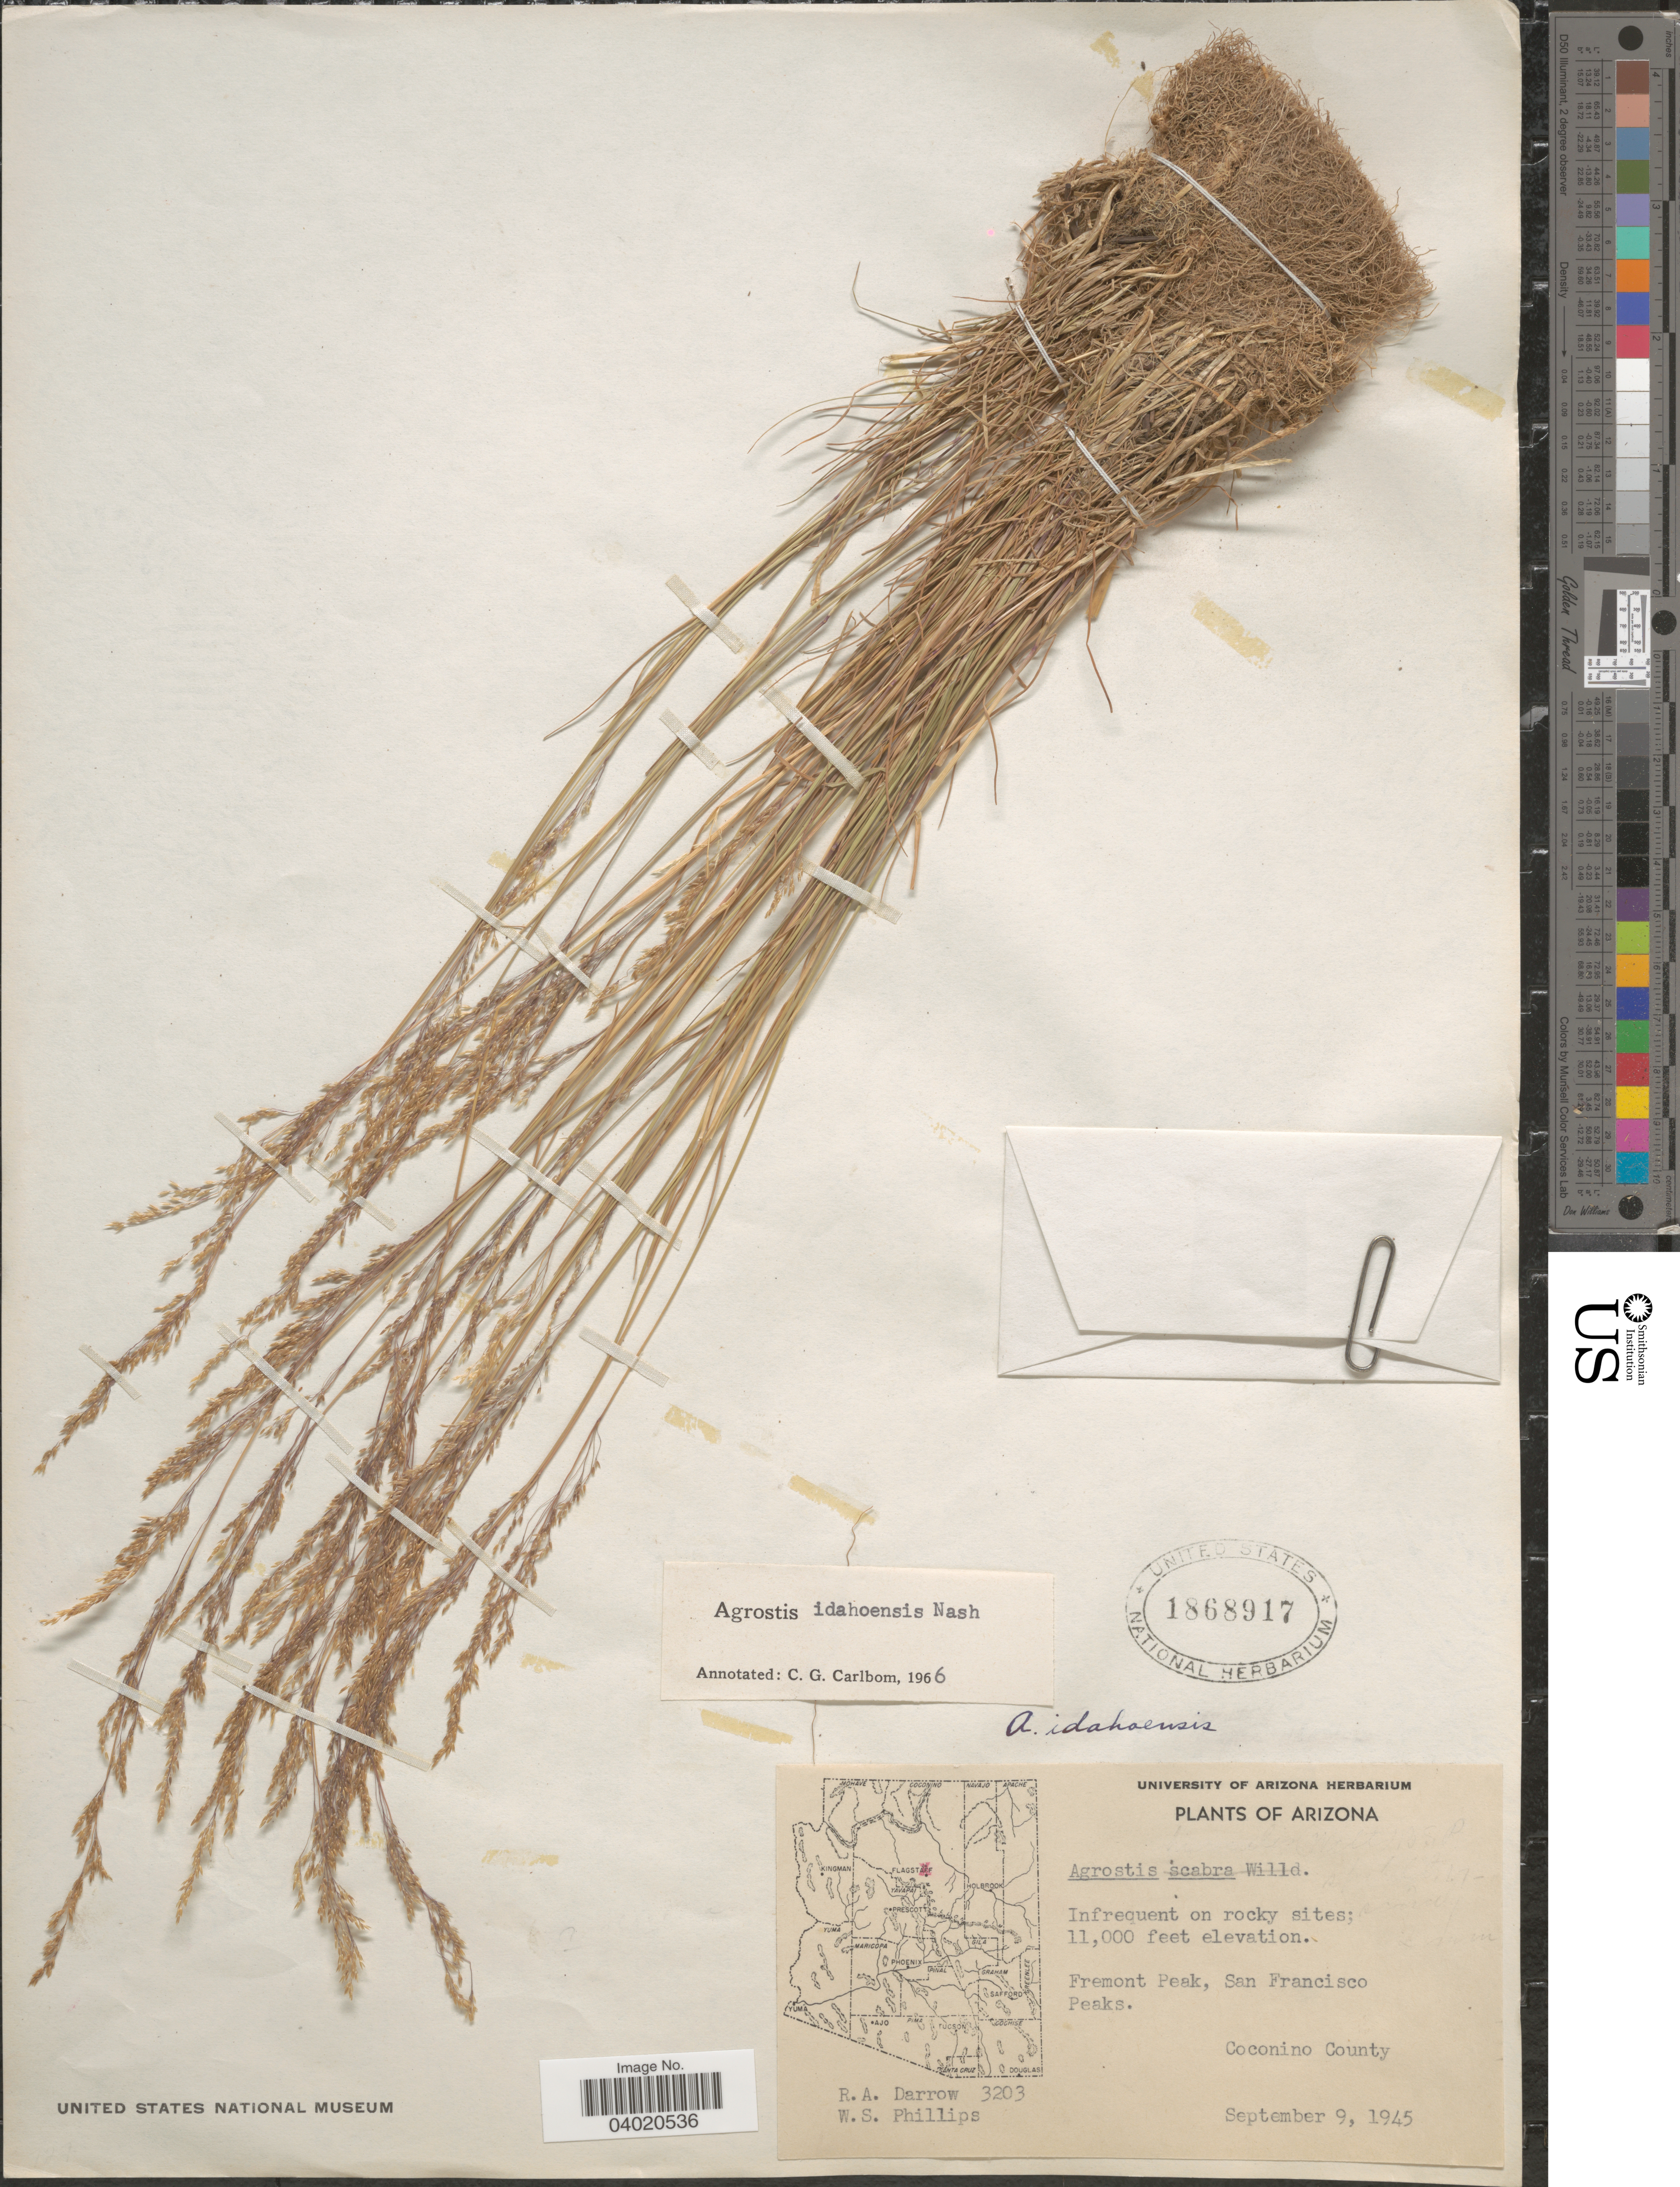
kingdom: Plantae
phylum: Tracheophyta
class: Liliopsida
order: Poales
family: Poaceae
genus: Agrostis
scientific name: Agrostis idahoensis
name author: Nash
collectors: R. A. Darrow & W. S. Phillips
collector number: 3203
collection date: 1945-09-09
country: United States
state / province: Arizona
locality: Fremont Peak, San Francisco Peaks. Coconino County.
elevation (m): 3353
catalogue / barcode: US 1868917